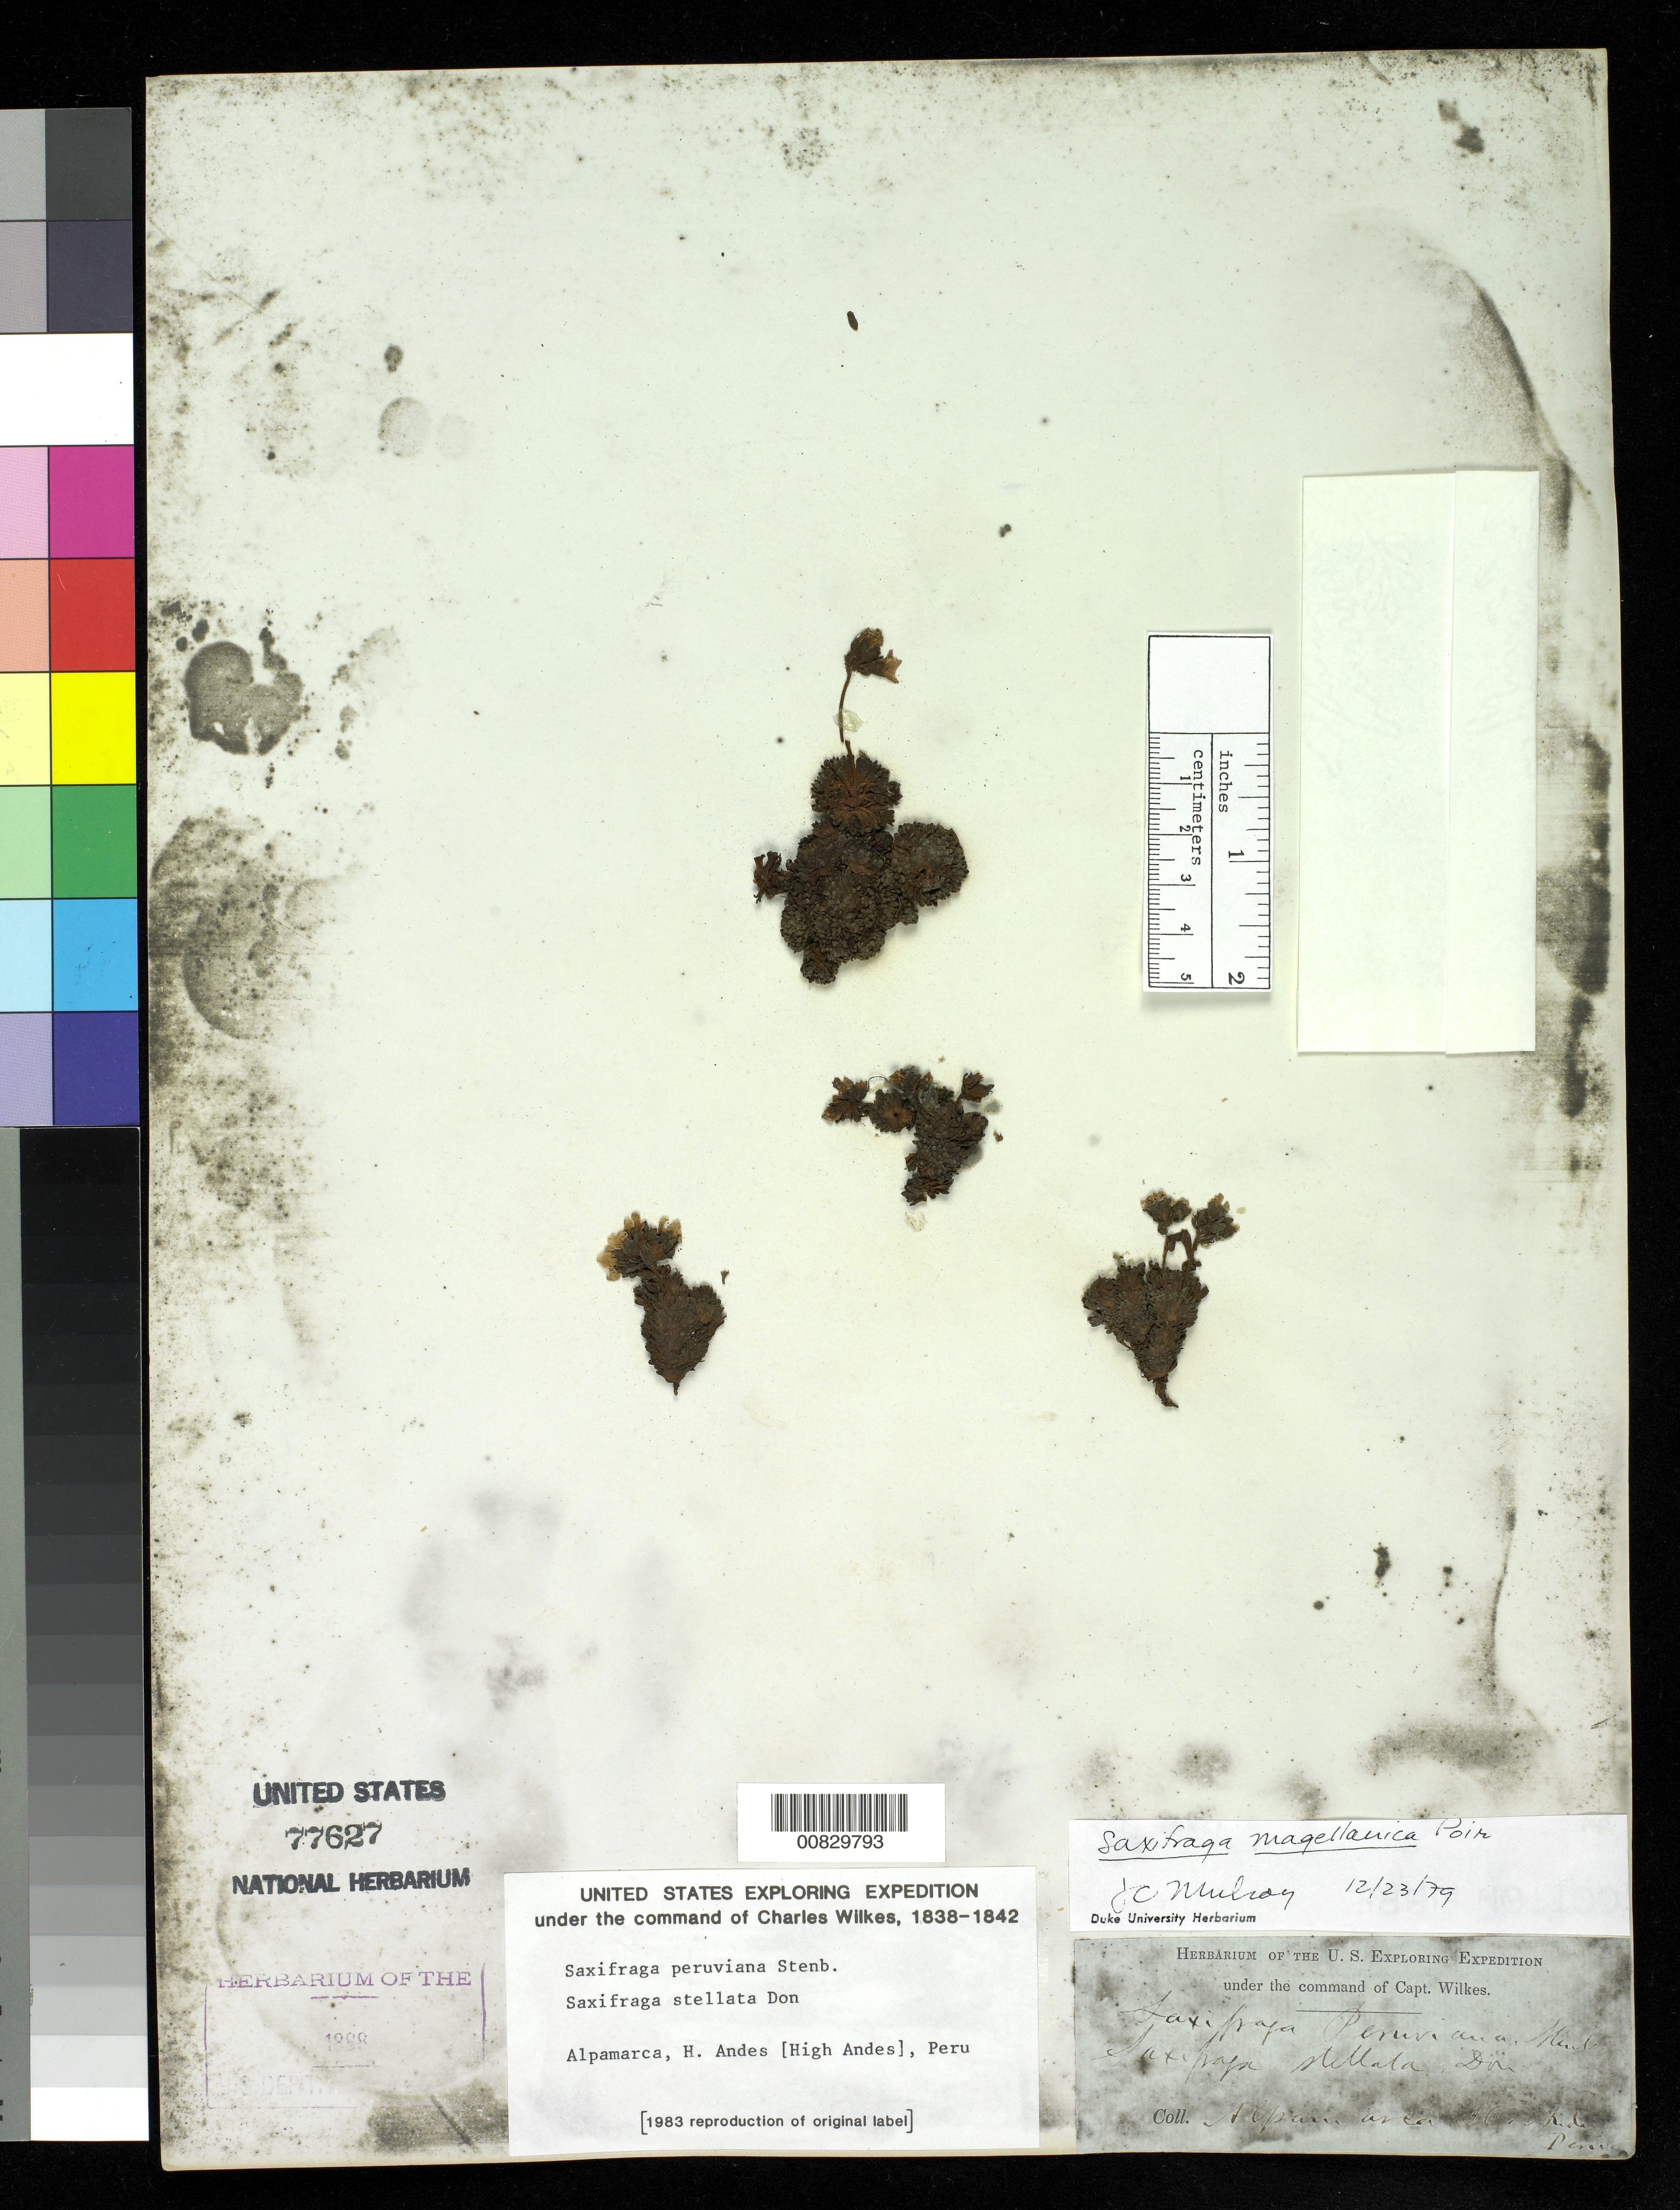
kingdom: Plantae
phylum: Tracheophyta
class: Magnoliopsida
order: Saxifragales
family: Saxifragaceae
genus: Saxifraga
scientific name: Saxifraga magellanica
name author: Poir.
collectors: Wilkes Explor. Exped.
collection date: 1838/1842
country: Peru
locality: Alpamarca, High Andes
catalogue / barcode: US 77627